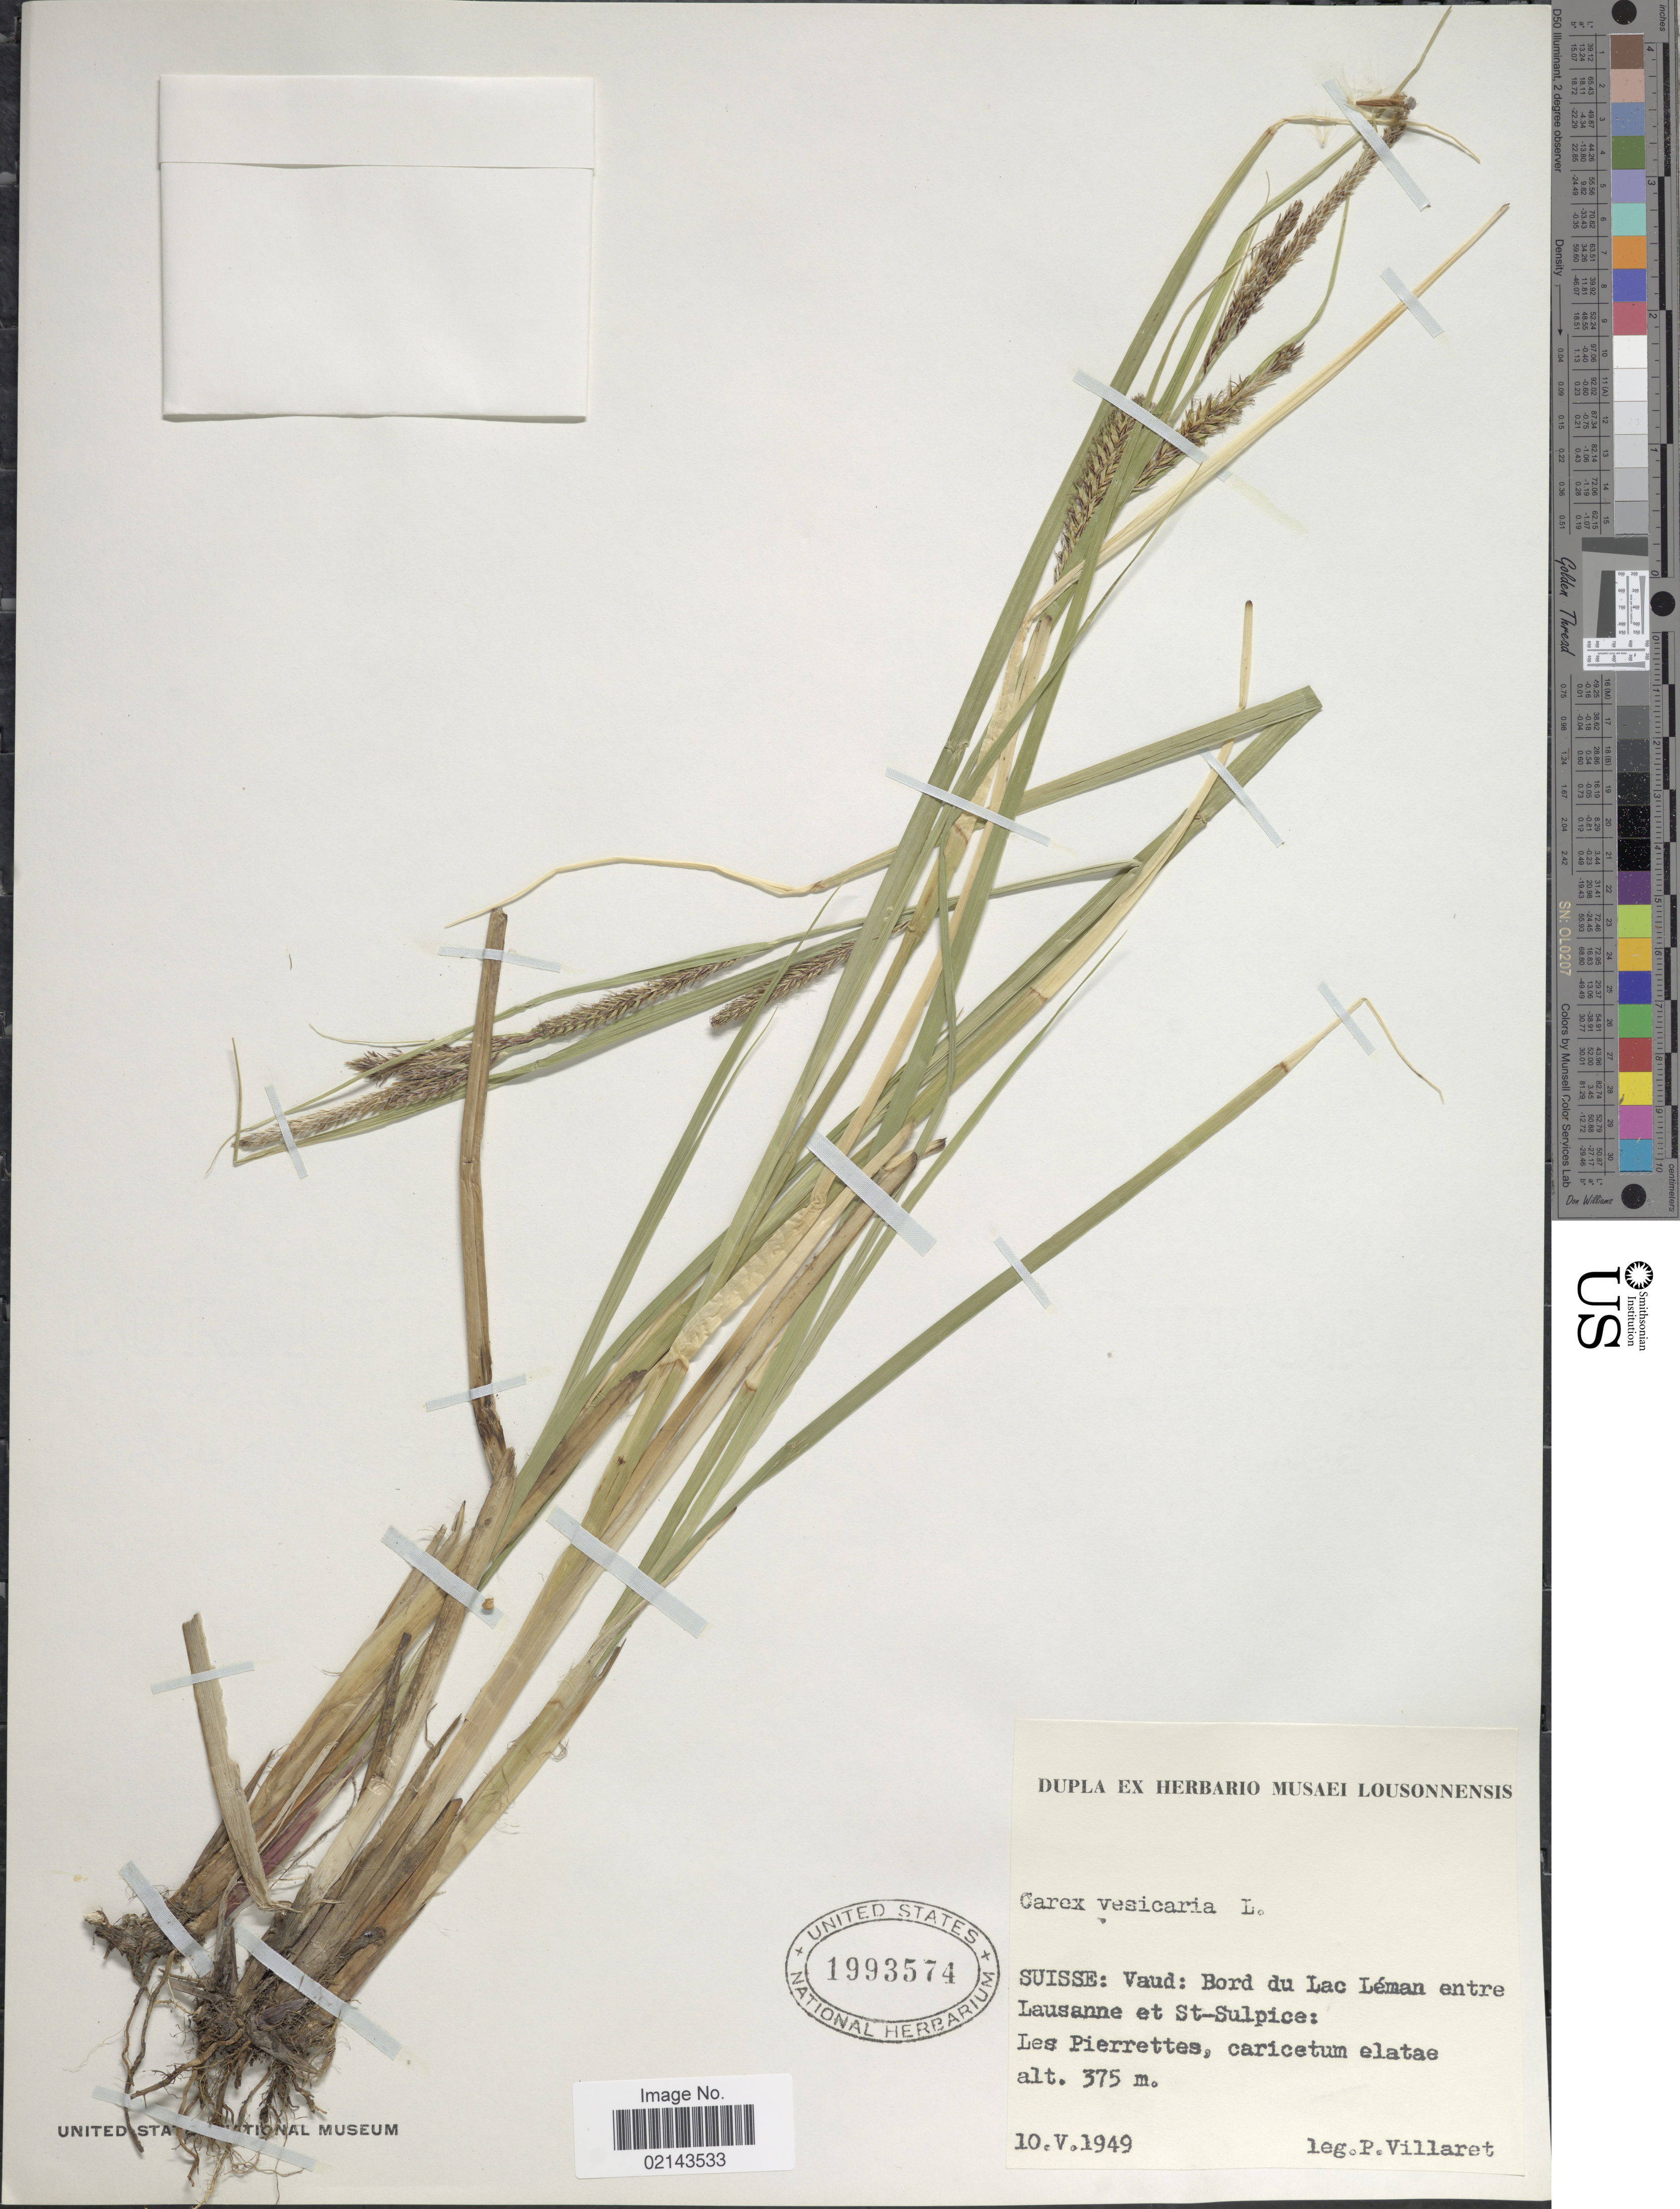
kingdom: Plantae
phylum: Tracheophyta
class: Liliopsida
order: Poales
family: Cyperaceae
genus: Carex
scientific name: Carex vesicaria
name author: L.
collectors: P. Villaret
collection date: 1949-05-10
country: Switzerland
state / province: Vaud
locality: Suisse: Bord du Lac Léman entre Lausanne et St-Sulpice: Les Pierrettes, caricetum elatae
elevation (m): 375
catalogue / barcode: US 1993574